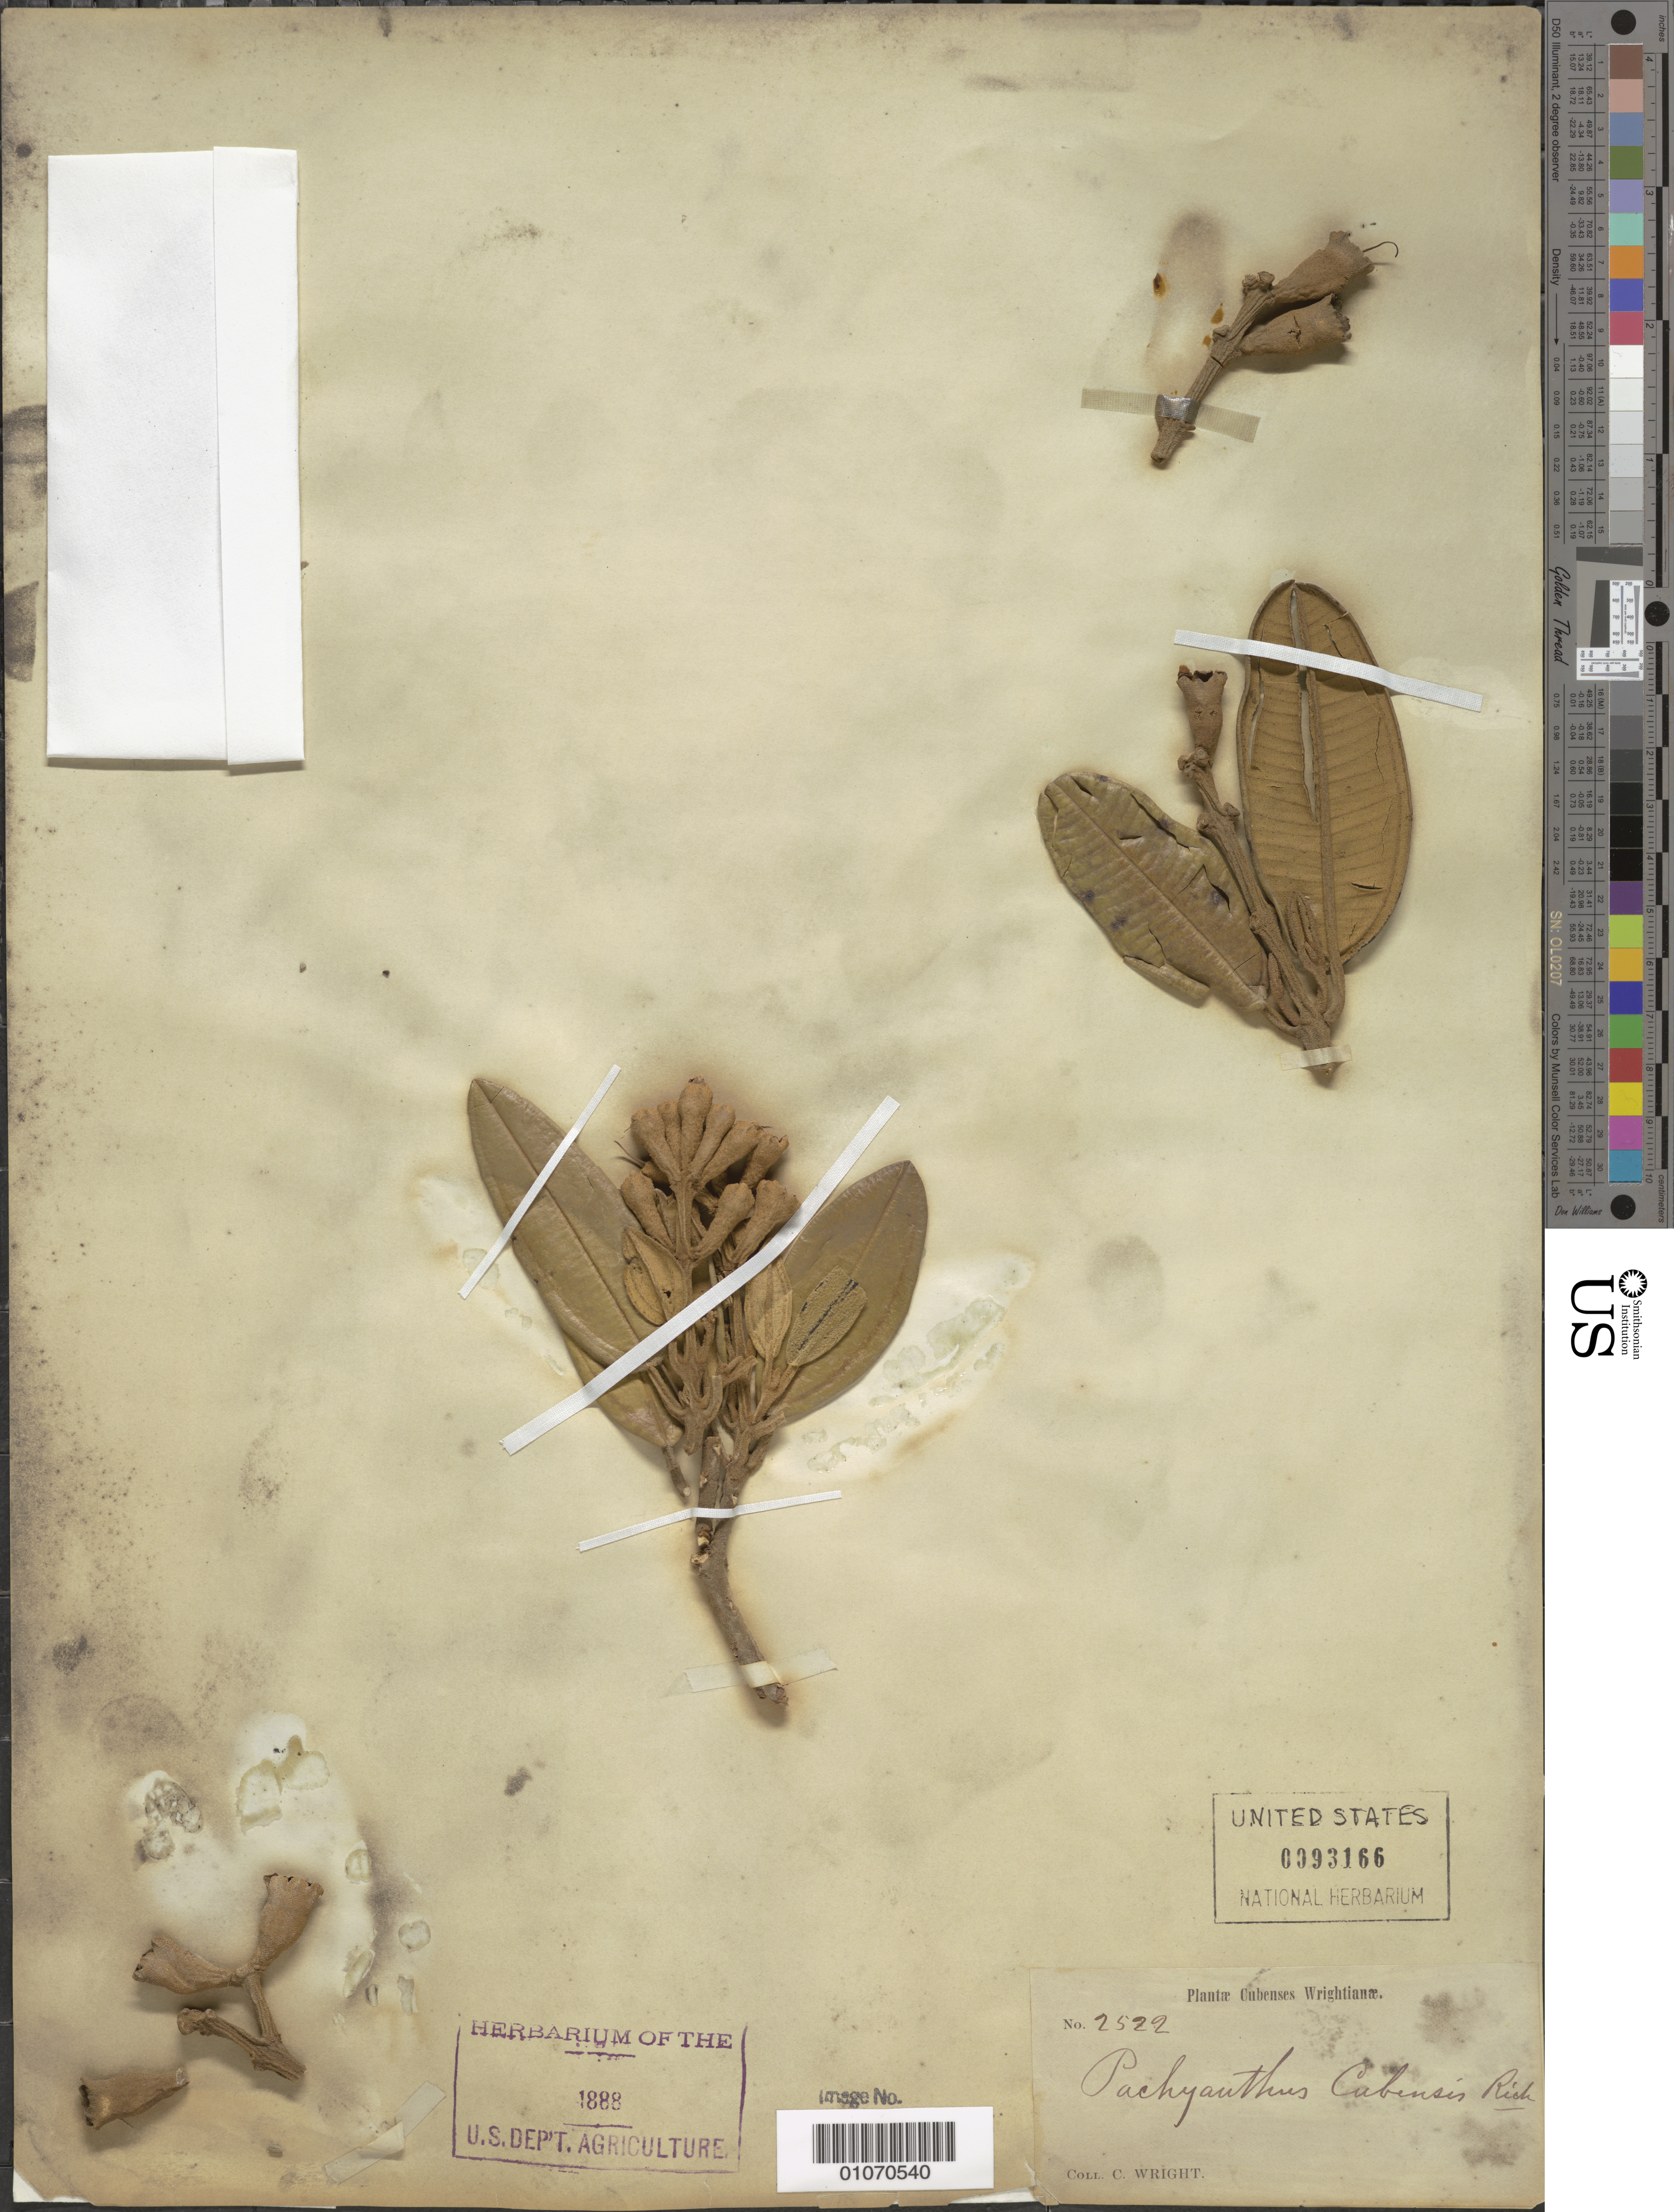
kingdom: Plantae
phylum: Tracheophyta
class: Magnoliopsida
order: Myrtales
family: Melastomataceae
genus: Pachyanthus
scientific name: Pachyanthus cubensis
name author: A. Rich.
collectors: C. Wright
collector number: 2522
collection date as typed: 1800 to 1899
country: Cuba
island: Cuba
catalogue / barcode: US 93166